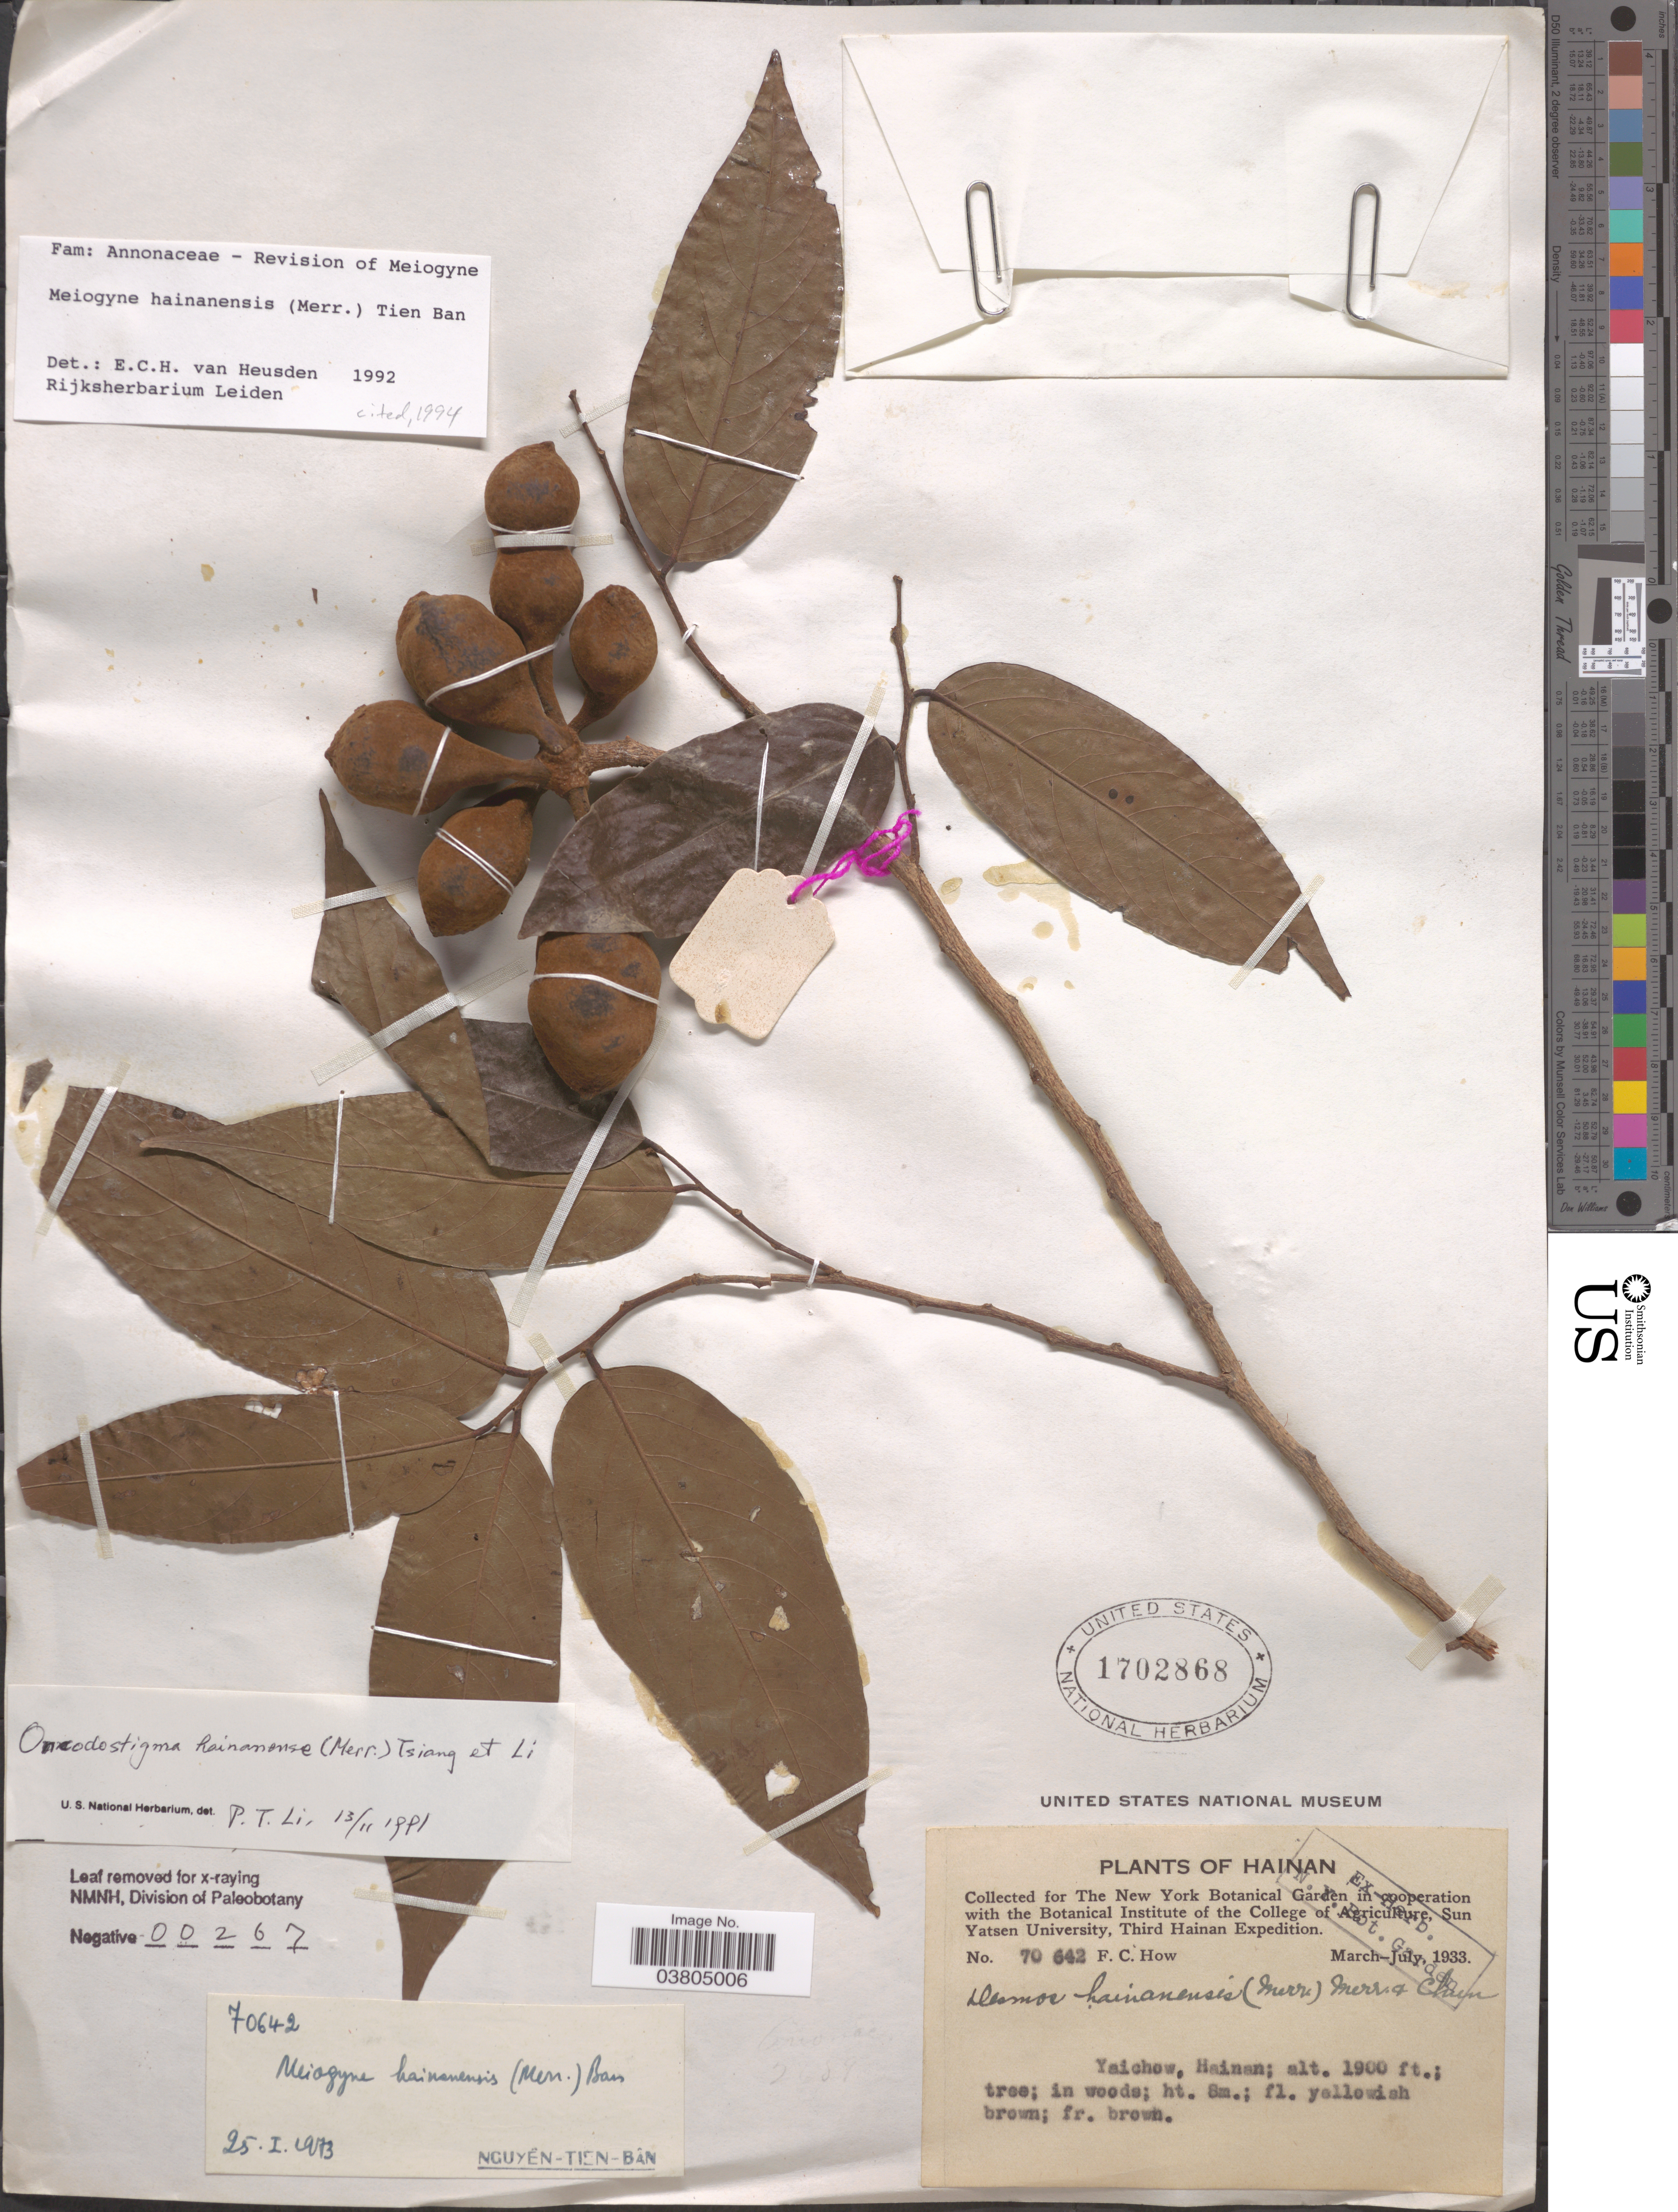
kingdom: Plantae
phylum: Tracheophyta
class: Magnoliopsida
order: Magnoliales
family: Annonaceae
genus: Meiogyne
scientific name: Meiogyne hainanensis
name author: (Merr.) Bân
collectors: F. C. How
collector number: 70642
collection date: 1933-03/1933-07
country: China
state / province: Hainan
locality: Yaichow.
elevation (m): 579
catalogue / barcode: US 1702868